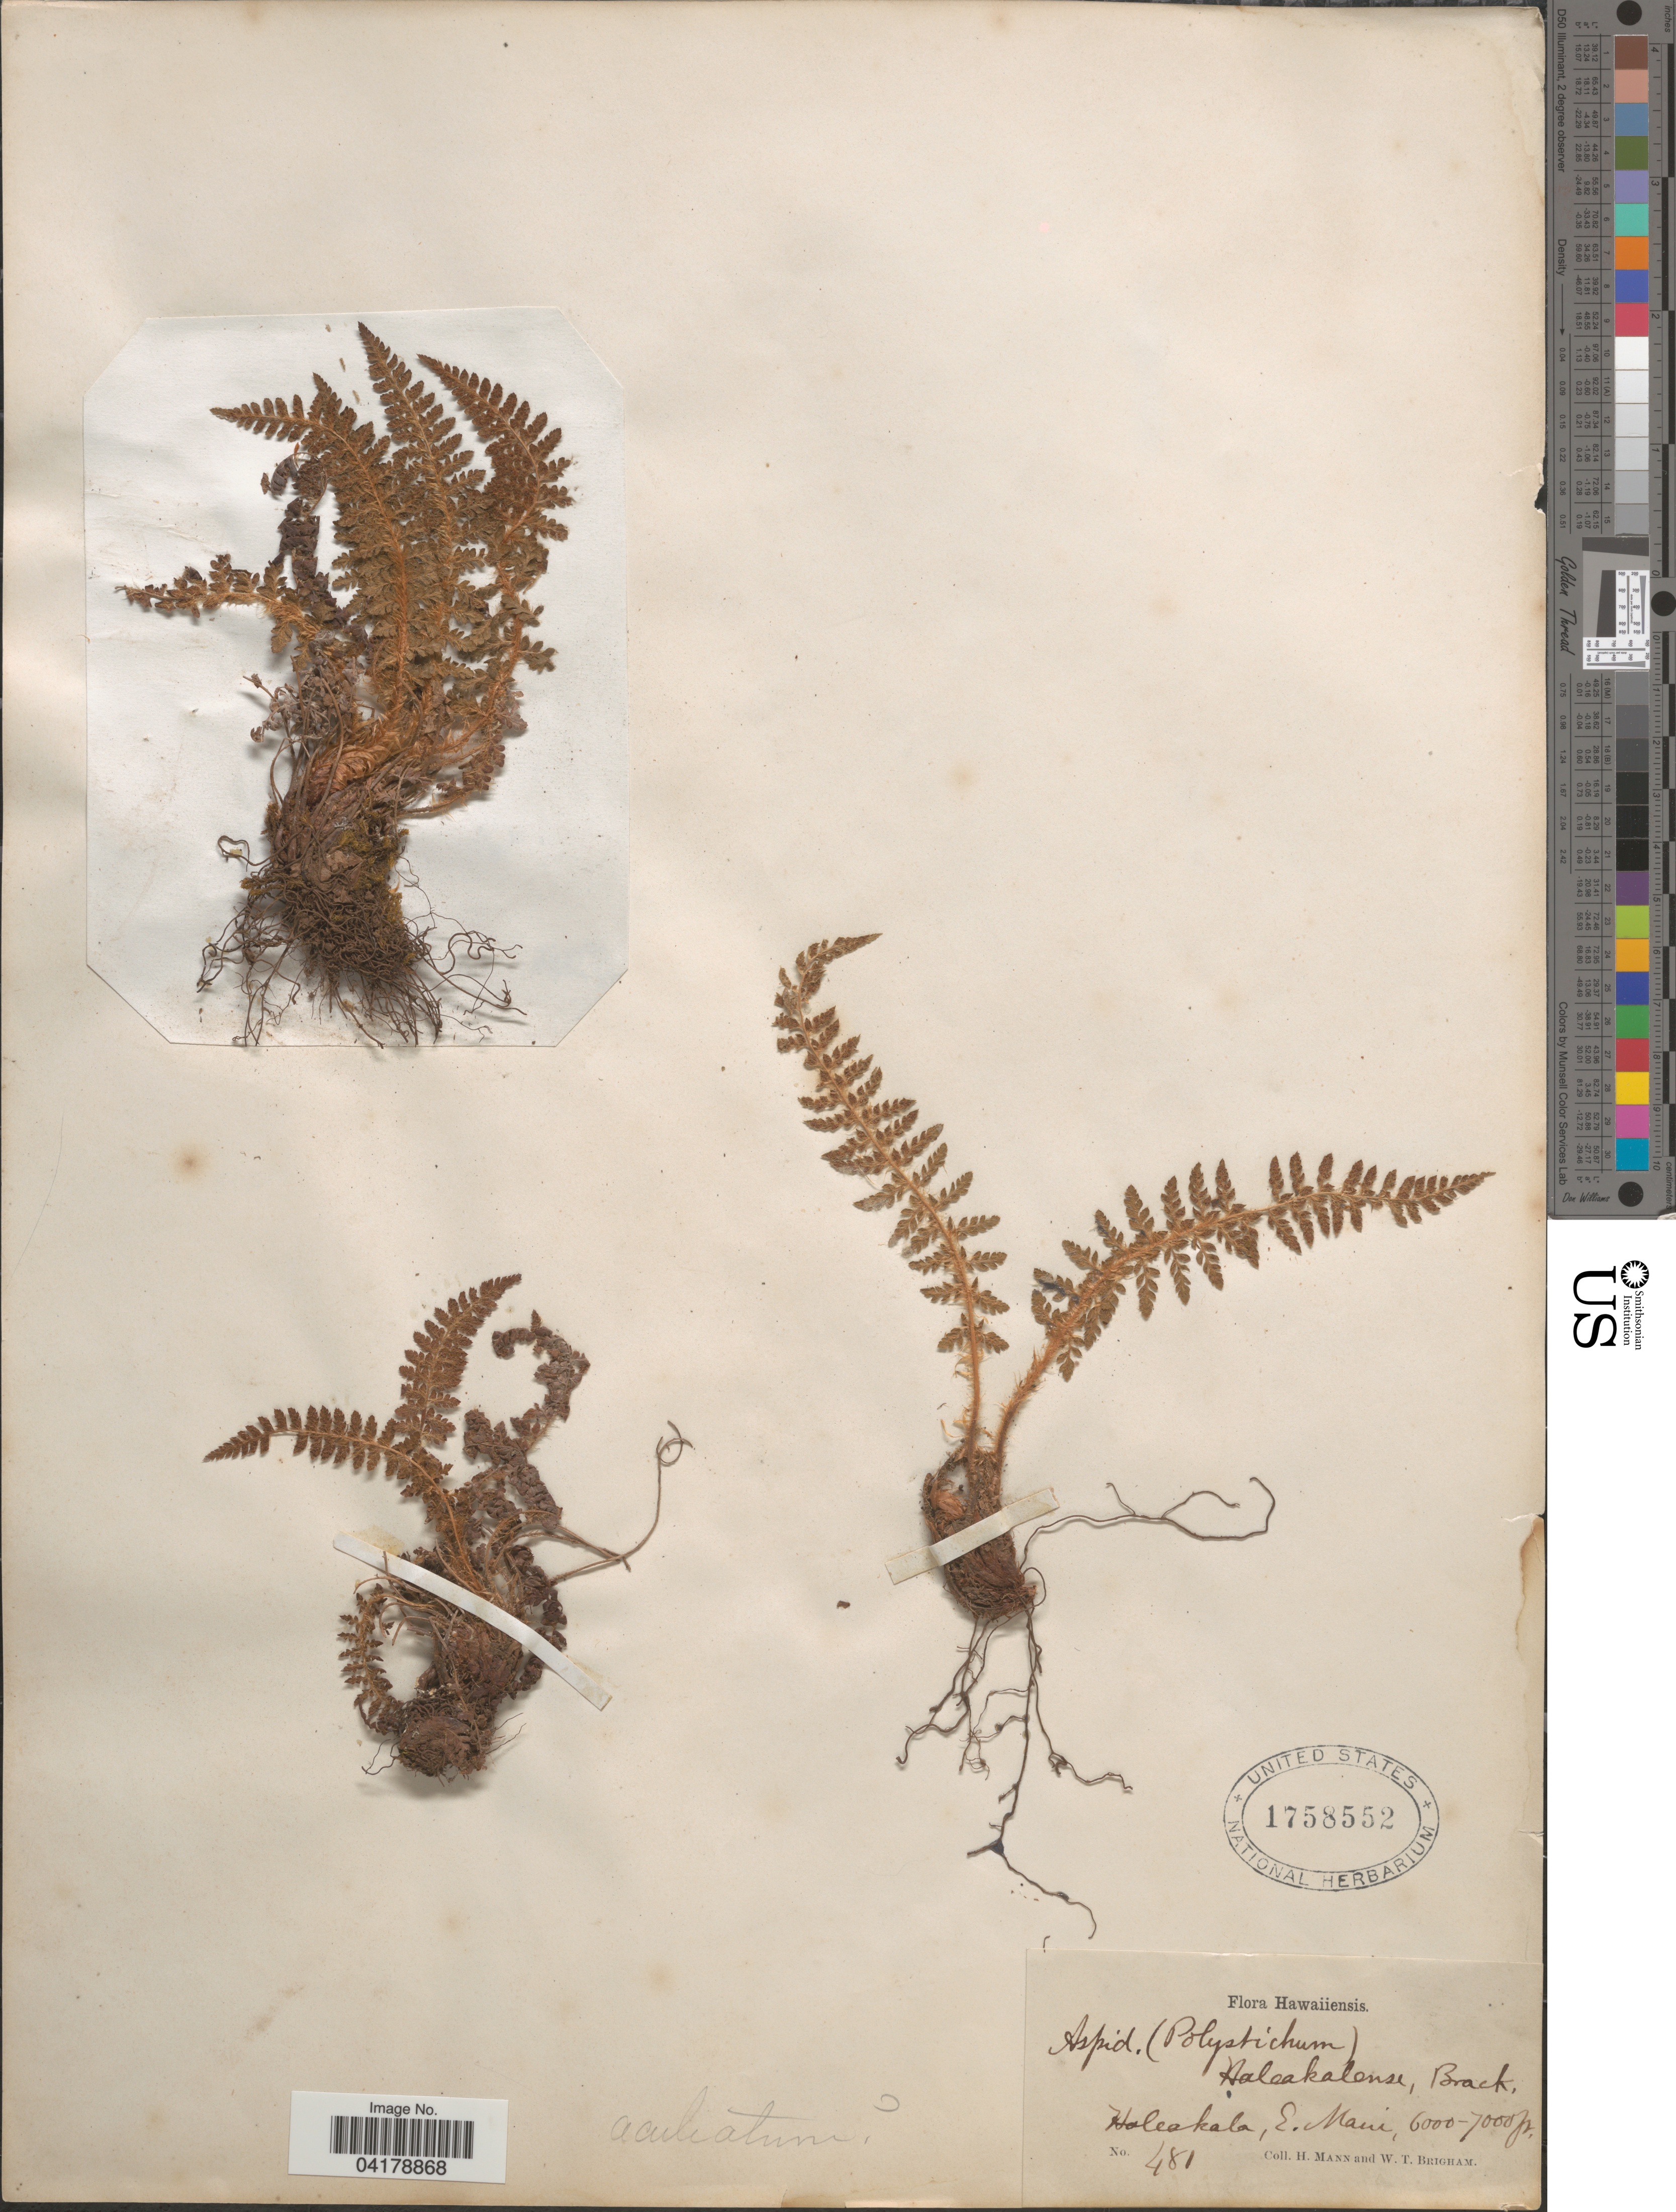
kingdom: Plantae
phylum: Tracheophyta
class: Polypodiopsida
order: Polypodiales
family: Dryopteridaceae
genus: Polystichum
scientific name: Polystichum haleakalense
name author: Brack. in Wilkes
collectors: H. Mann & W. T. Brigham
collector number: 481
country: United States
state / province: Hawaii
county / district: Maui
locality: Haleakala, E. Maui.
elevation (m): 1829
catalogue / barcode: US 1758552